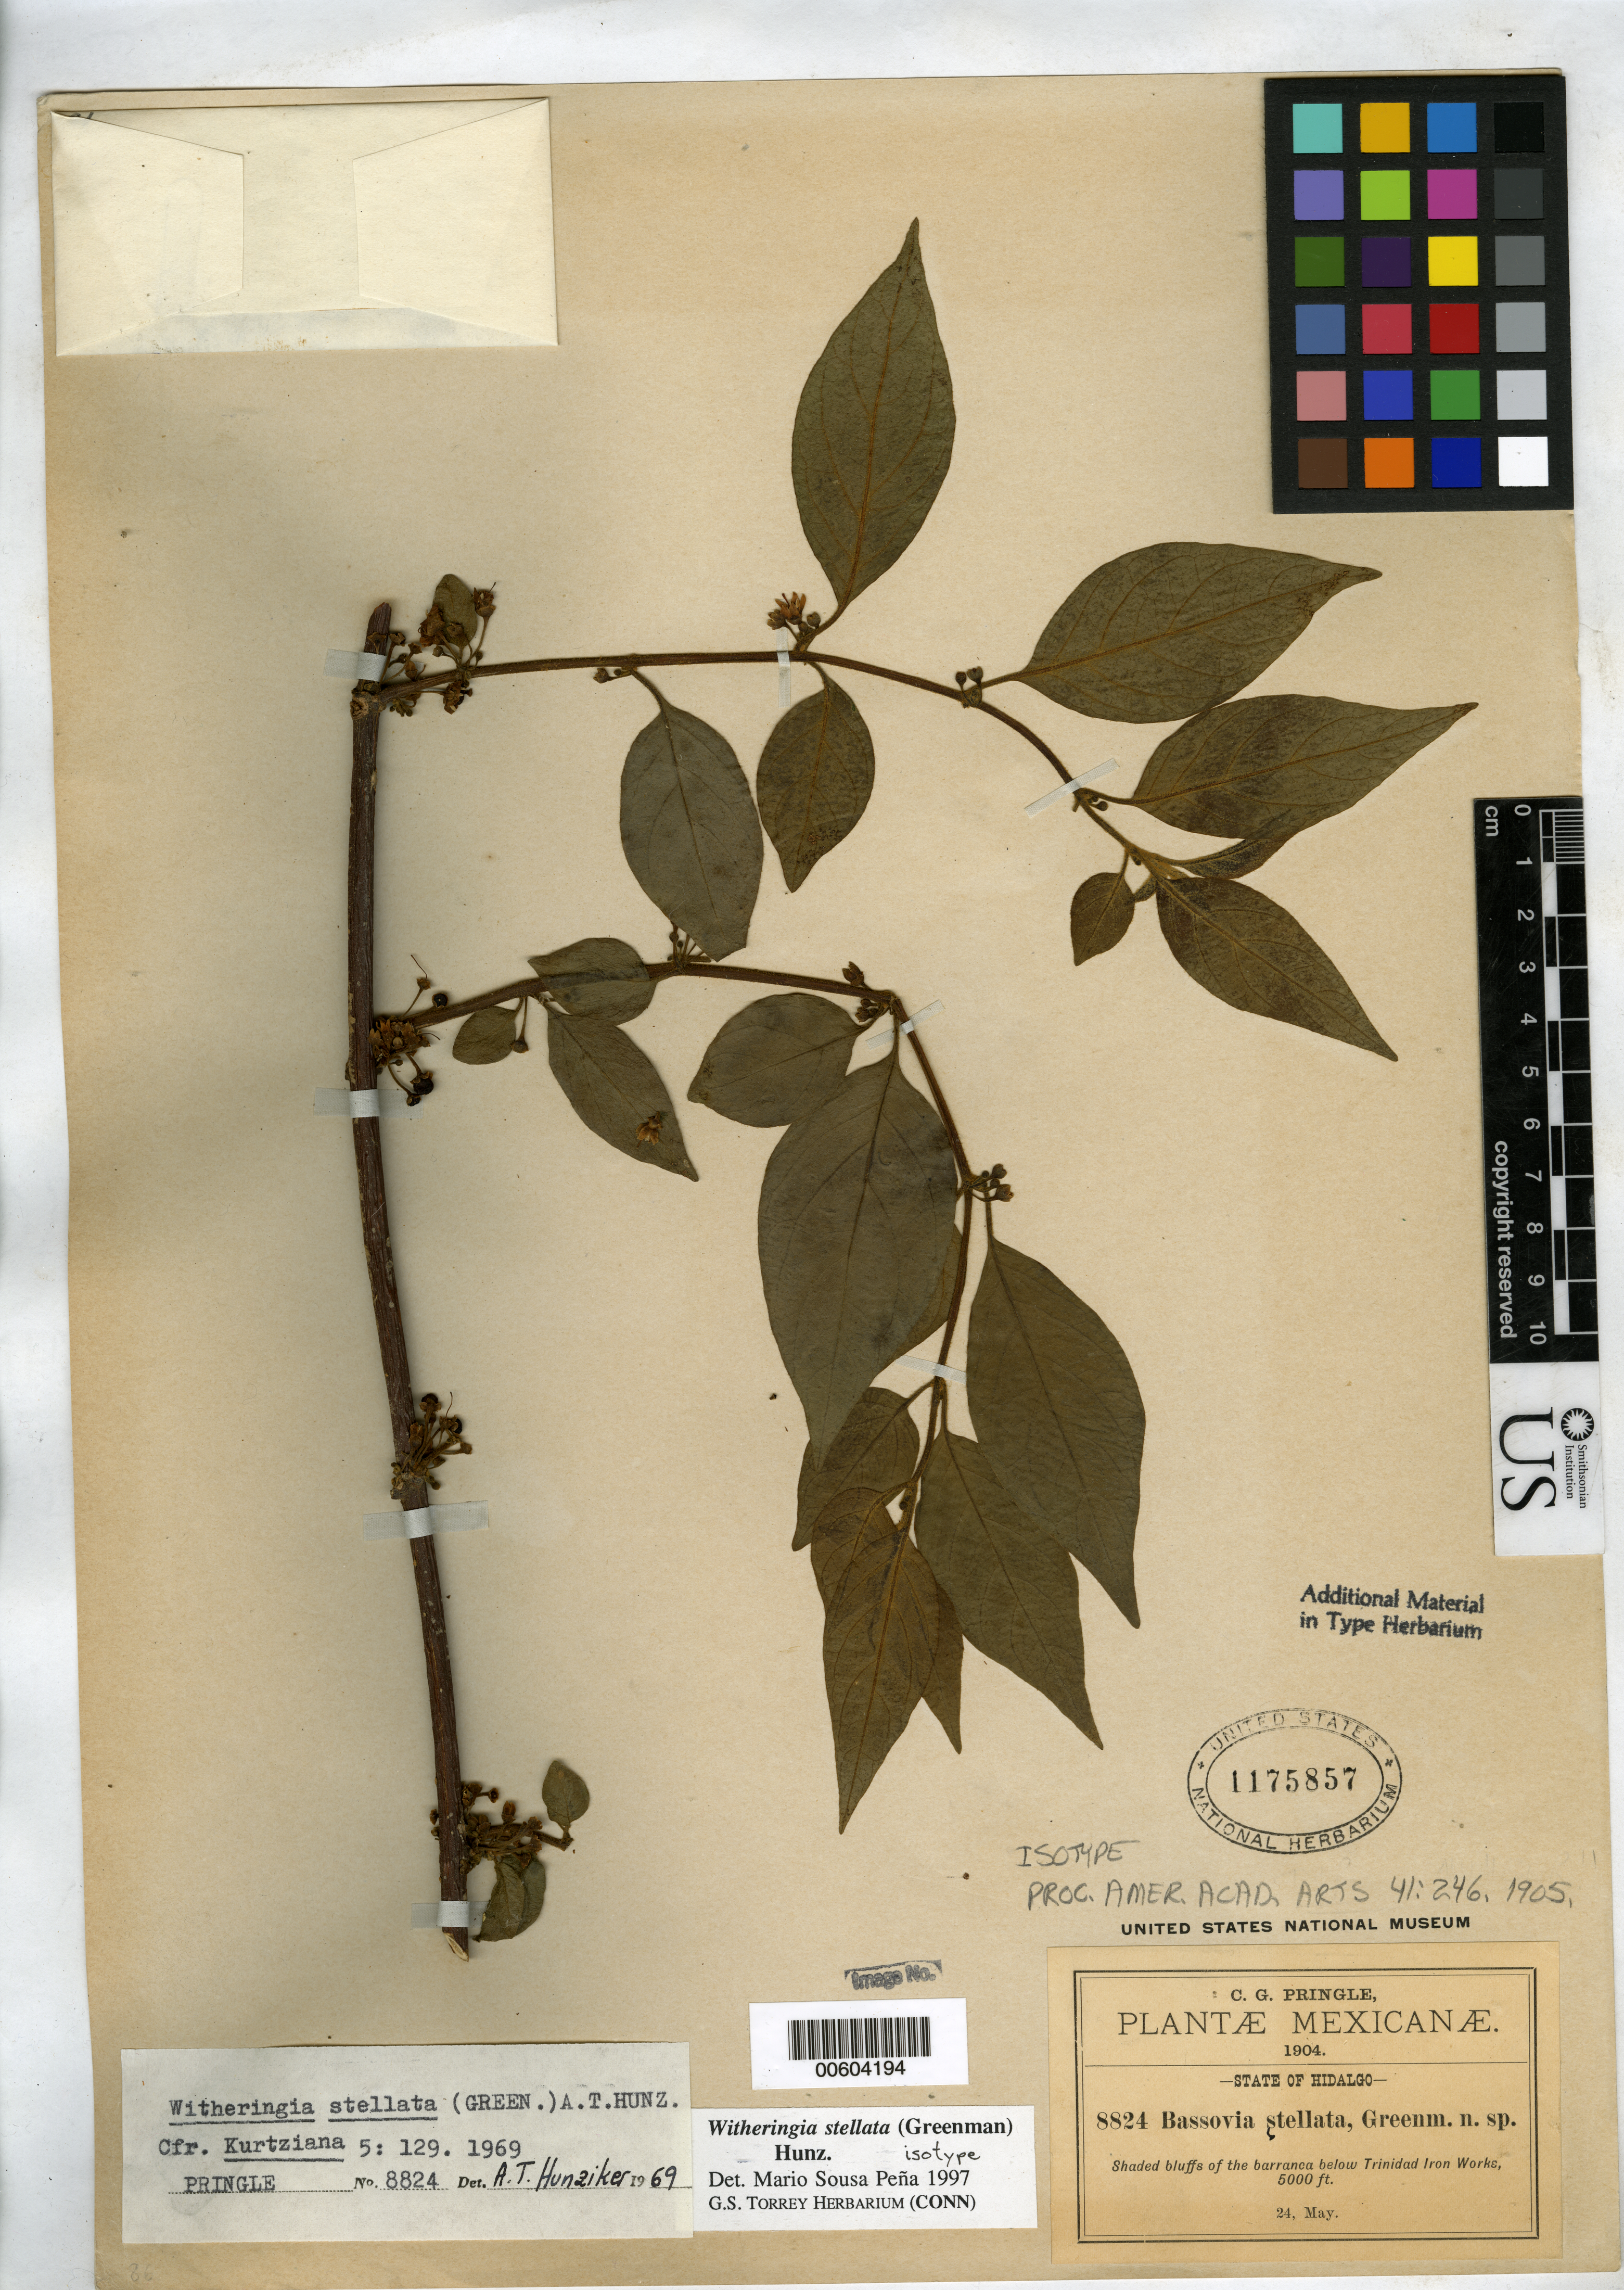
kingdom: Plantae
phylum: Tracheophyta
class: Magnoliopsida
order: Solanales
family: Solanaceae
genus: Bassovia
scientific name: Bassovia stellata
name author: Greenm.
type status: Isotype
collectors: C. G. Pringle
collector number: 8824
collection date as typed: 24 May 1904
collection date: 1904-05-24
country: Mexico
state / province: Hidalgo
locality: Barranca below Trinidad Iron Works.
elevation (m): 1524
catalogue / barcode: US 1175857